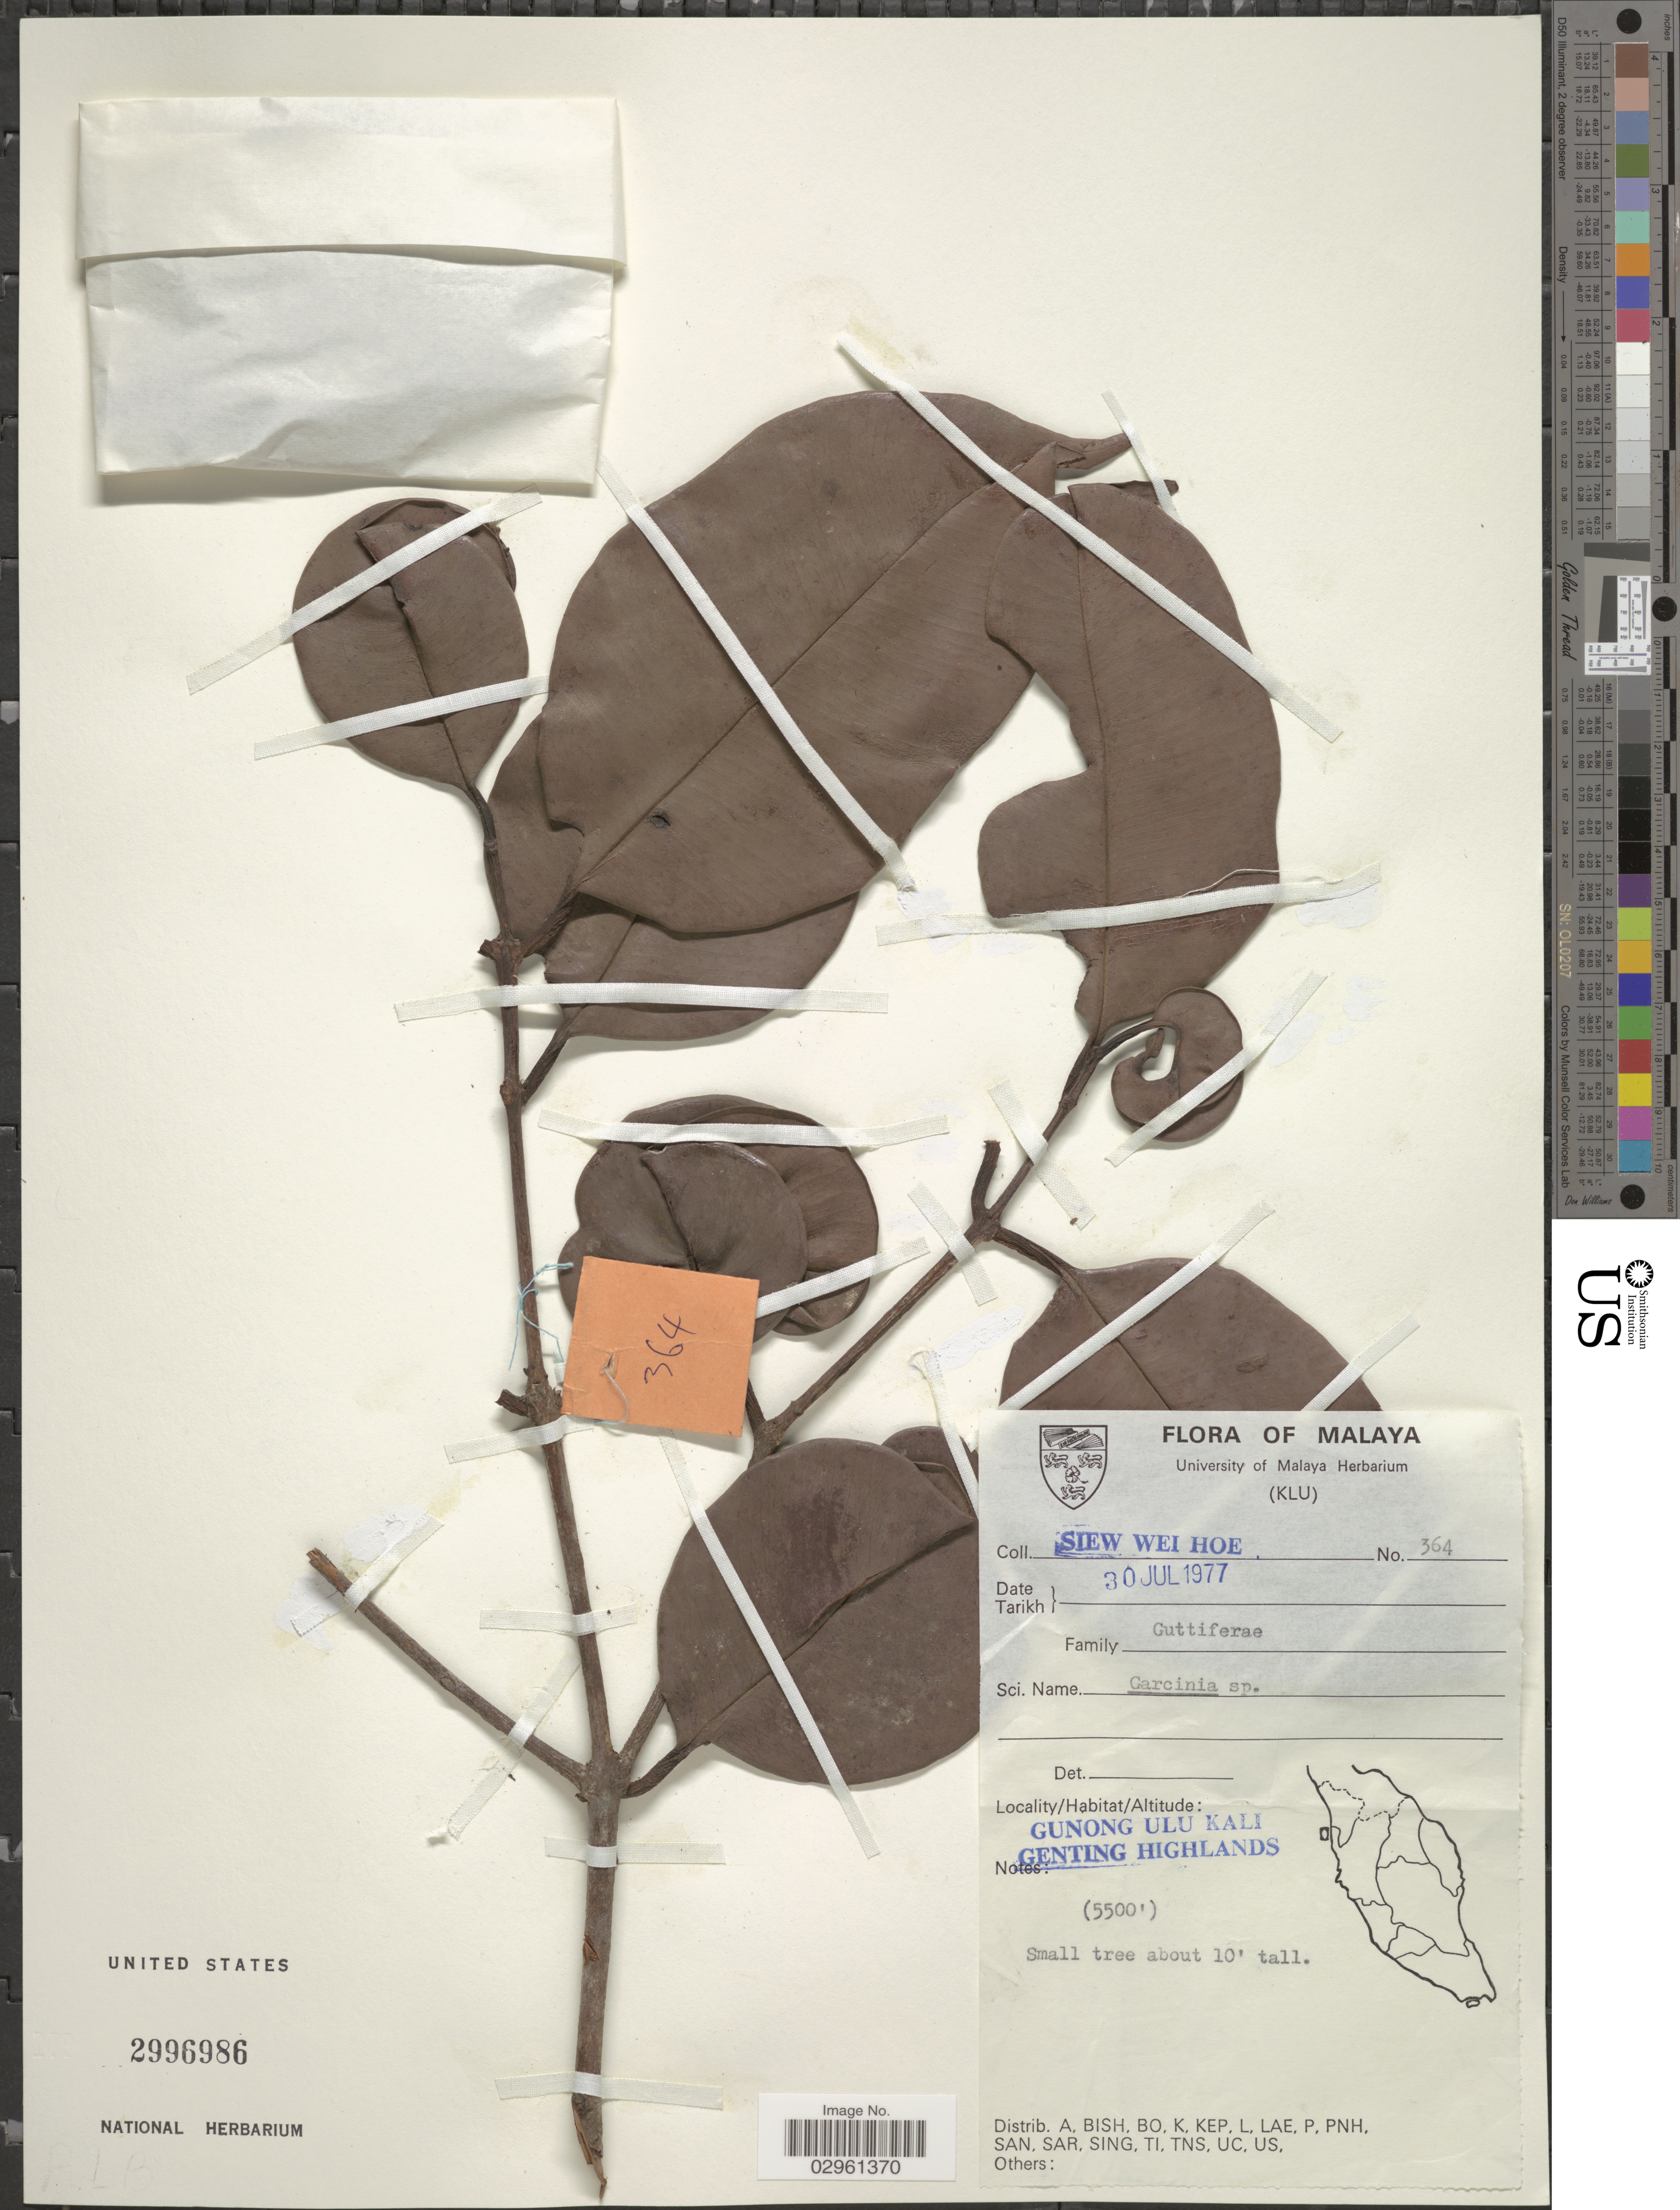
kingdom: Plantae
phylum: Tracheophyta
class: Magnoliopsida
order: Malpighiales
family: Clusiaceae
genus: Garcinia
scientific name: Garcinia sp.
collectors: W. H. Siew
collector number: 364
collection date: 1977-07-30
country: Malaysia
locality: Malaya. Gunong Ulu Kali Genting Highlands.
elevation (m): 1676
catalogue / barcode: US 2996986